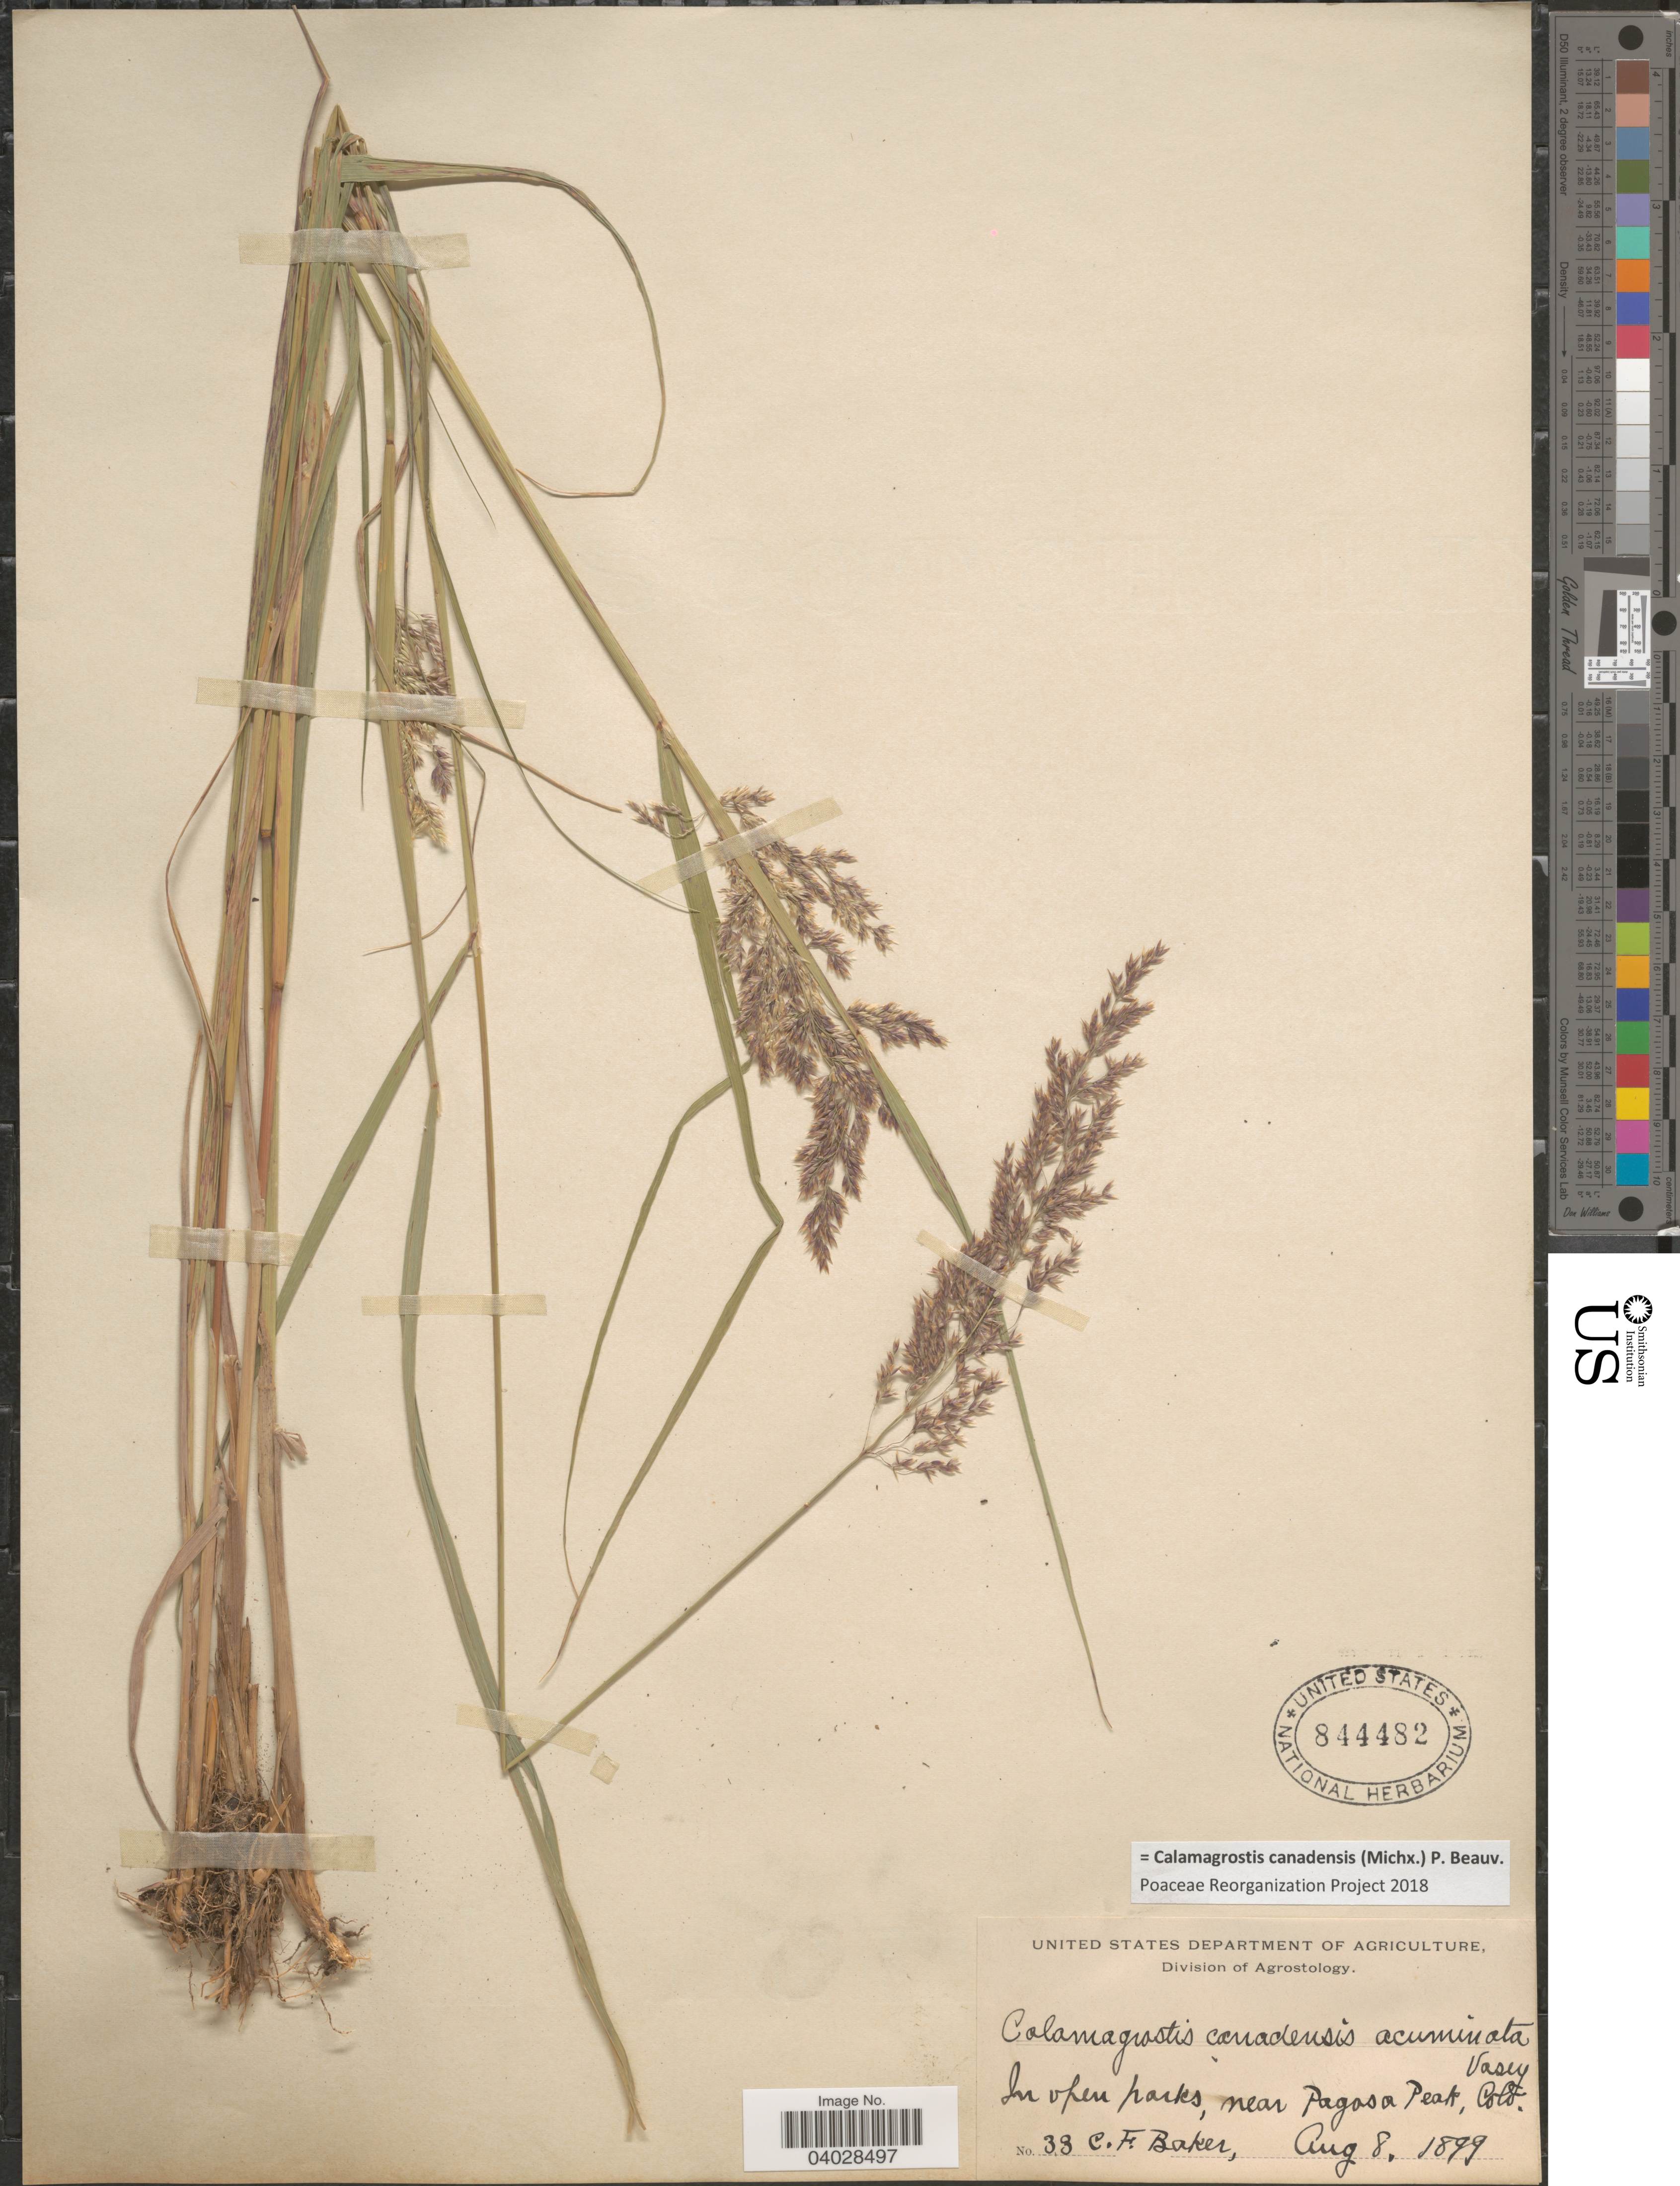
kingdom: Plantae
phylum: Tracheophyta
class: Liliopsida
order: Poales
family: Poaceae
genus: Calamagrostis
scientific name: Calamagrostis canadensis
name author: (Michx.) P. Beauv.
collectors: C. F. Baker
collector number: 33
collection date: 1899-08-08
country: United States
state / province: Colorado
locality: In open parks, near Pagosa Peak.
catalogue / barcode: US 844482